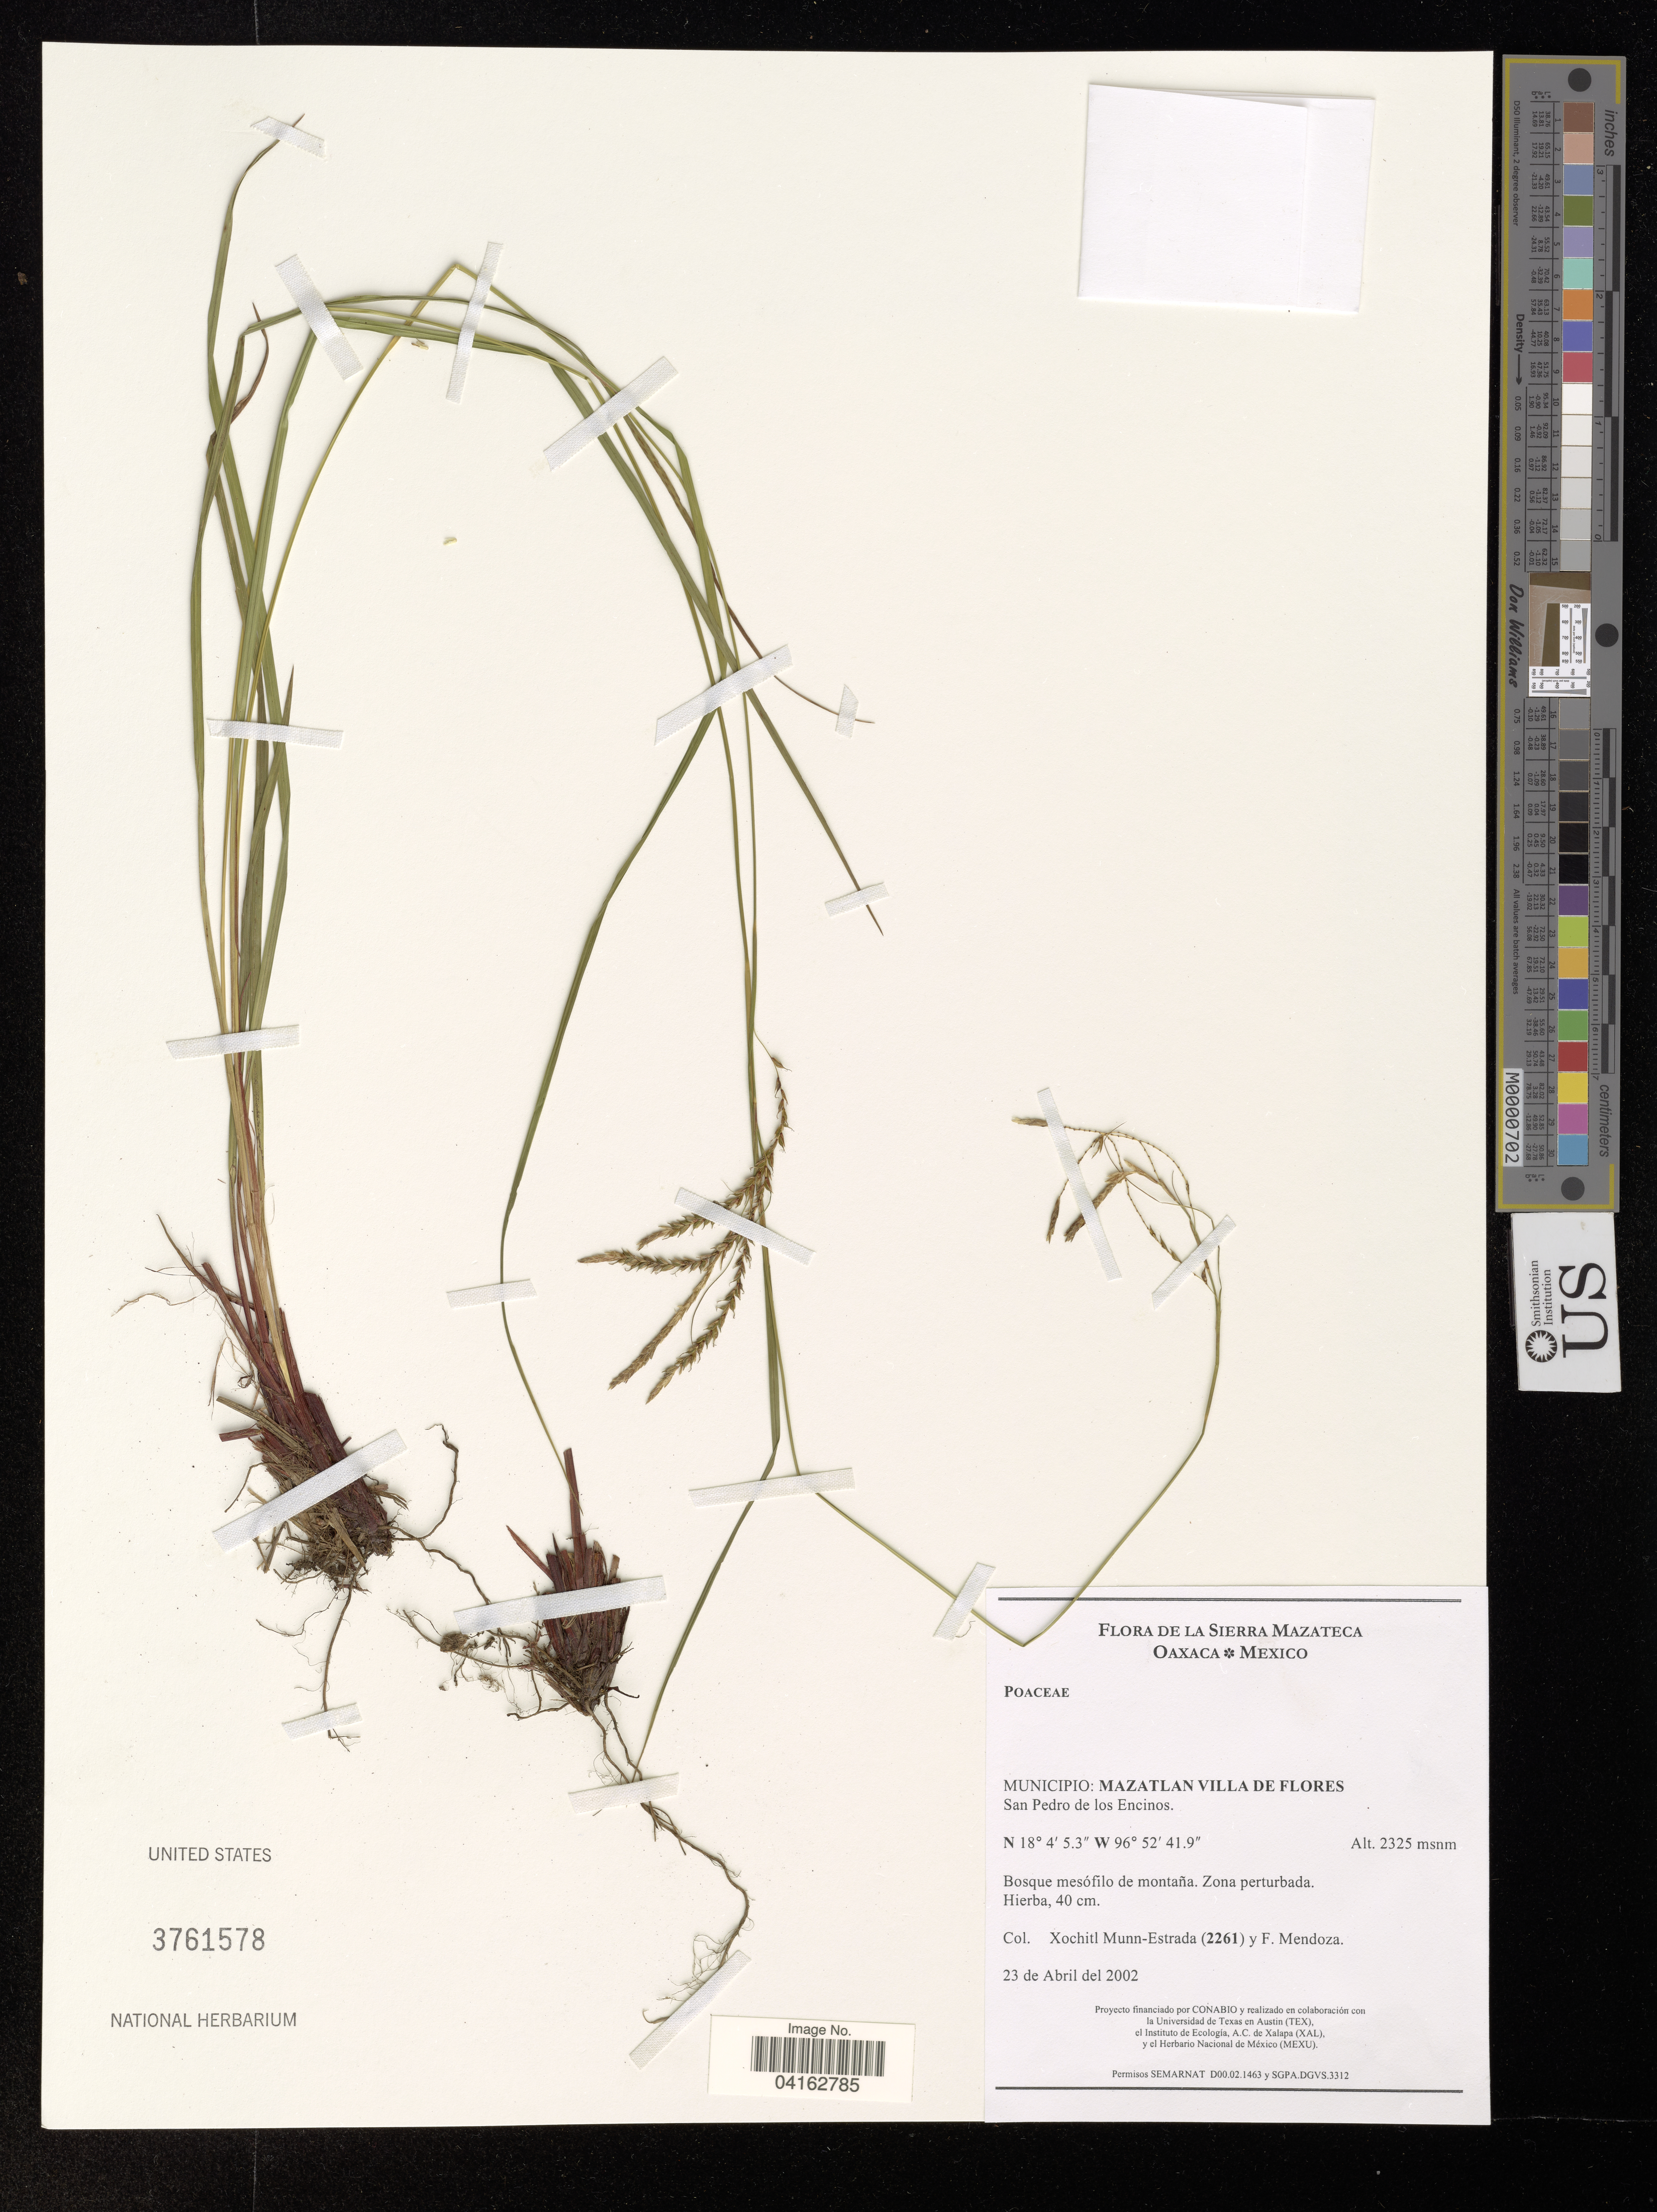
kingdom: Plantae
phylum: Tracheophyta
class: Liliopsida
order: Poales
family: Poaceae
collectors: X. Munn-Estrada & F. Mendoza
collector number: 2261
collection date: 2002-04-23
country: Mexico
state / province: Oaxaca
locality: La Sierra Mazateca. Municipio: Mazatlan Villa de Flores. San Pedro de los Encinos.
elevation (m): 2325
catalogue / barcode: US 3761578